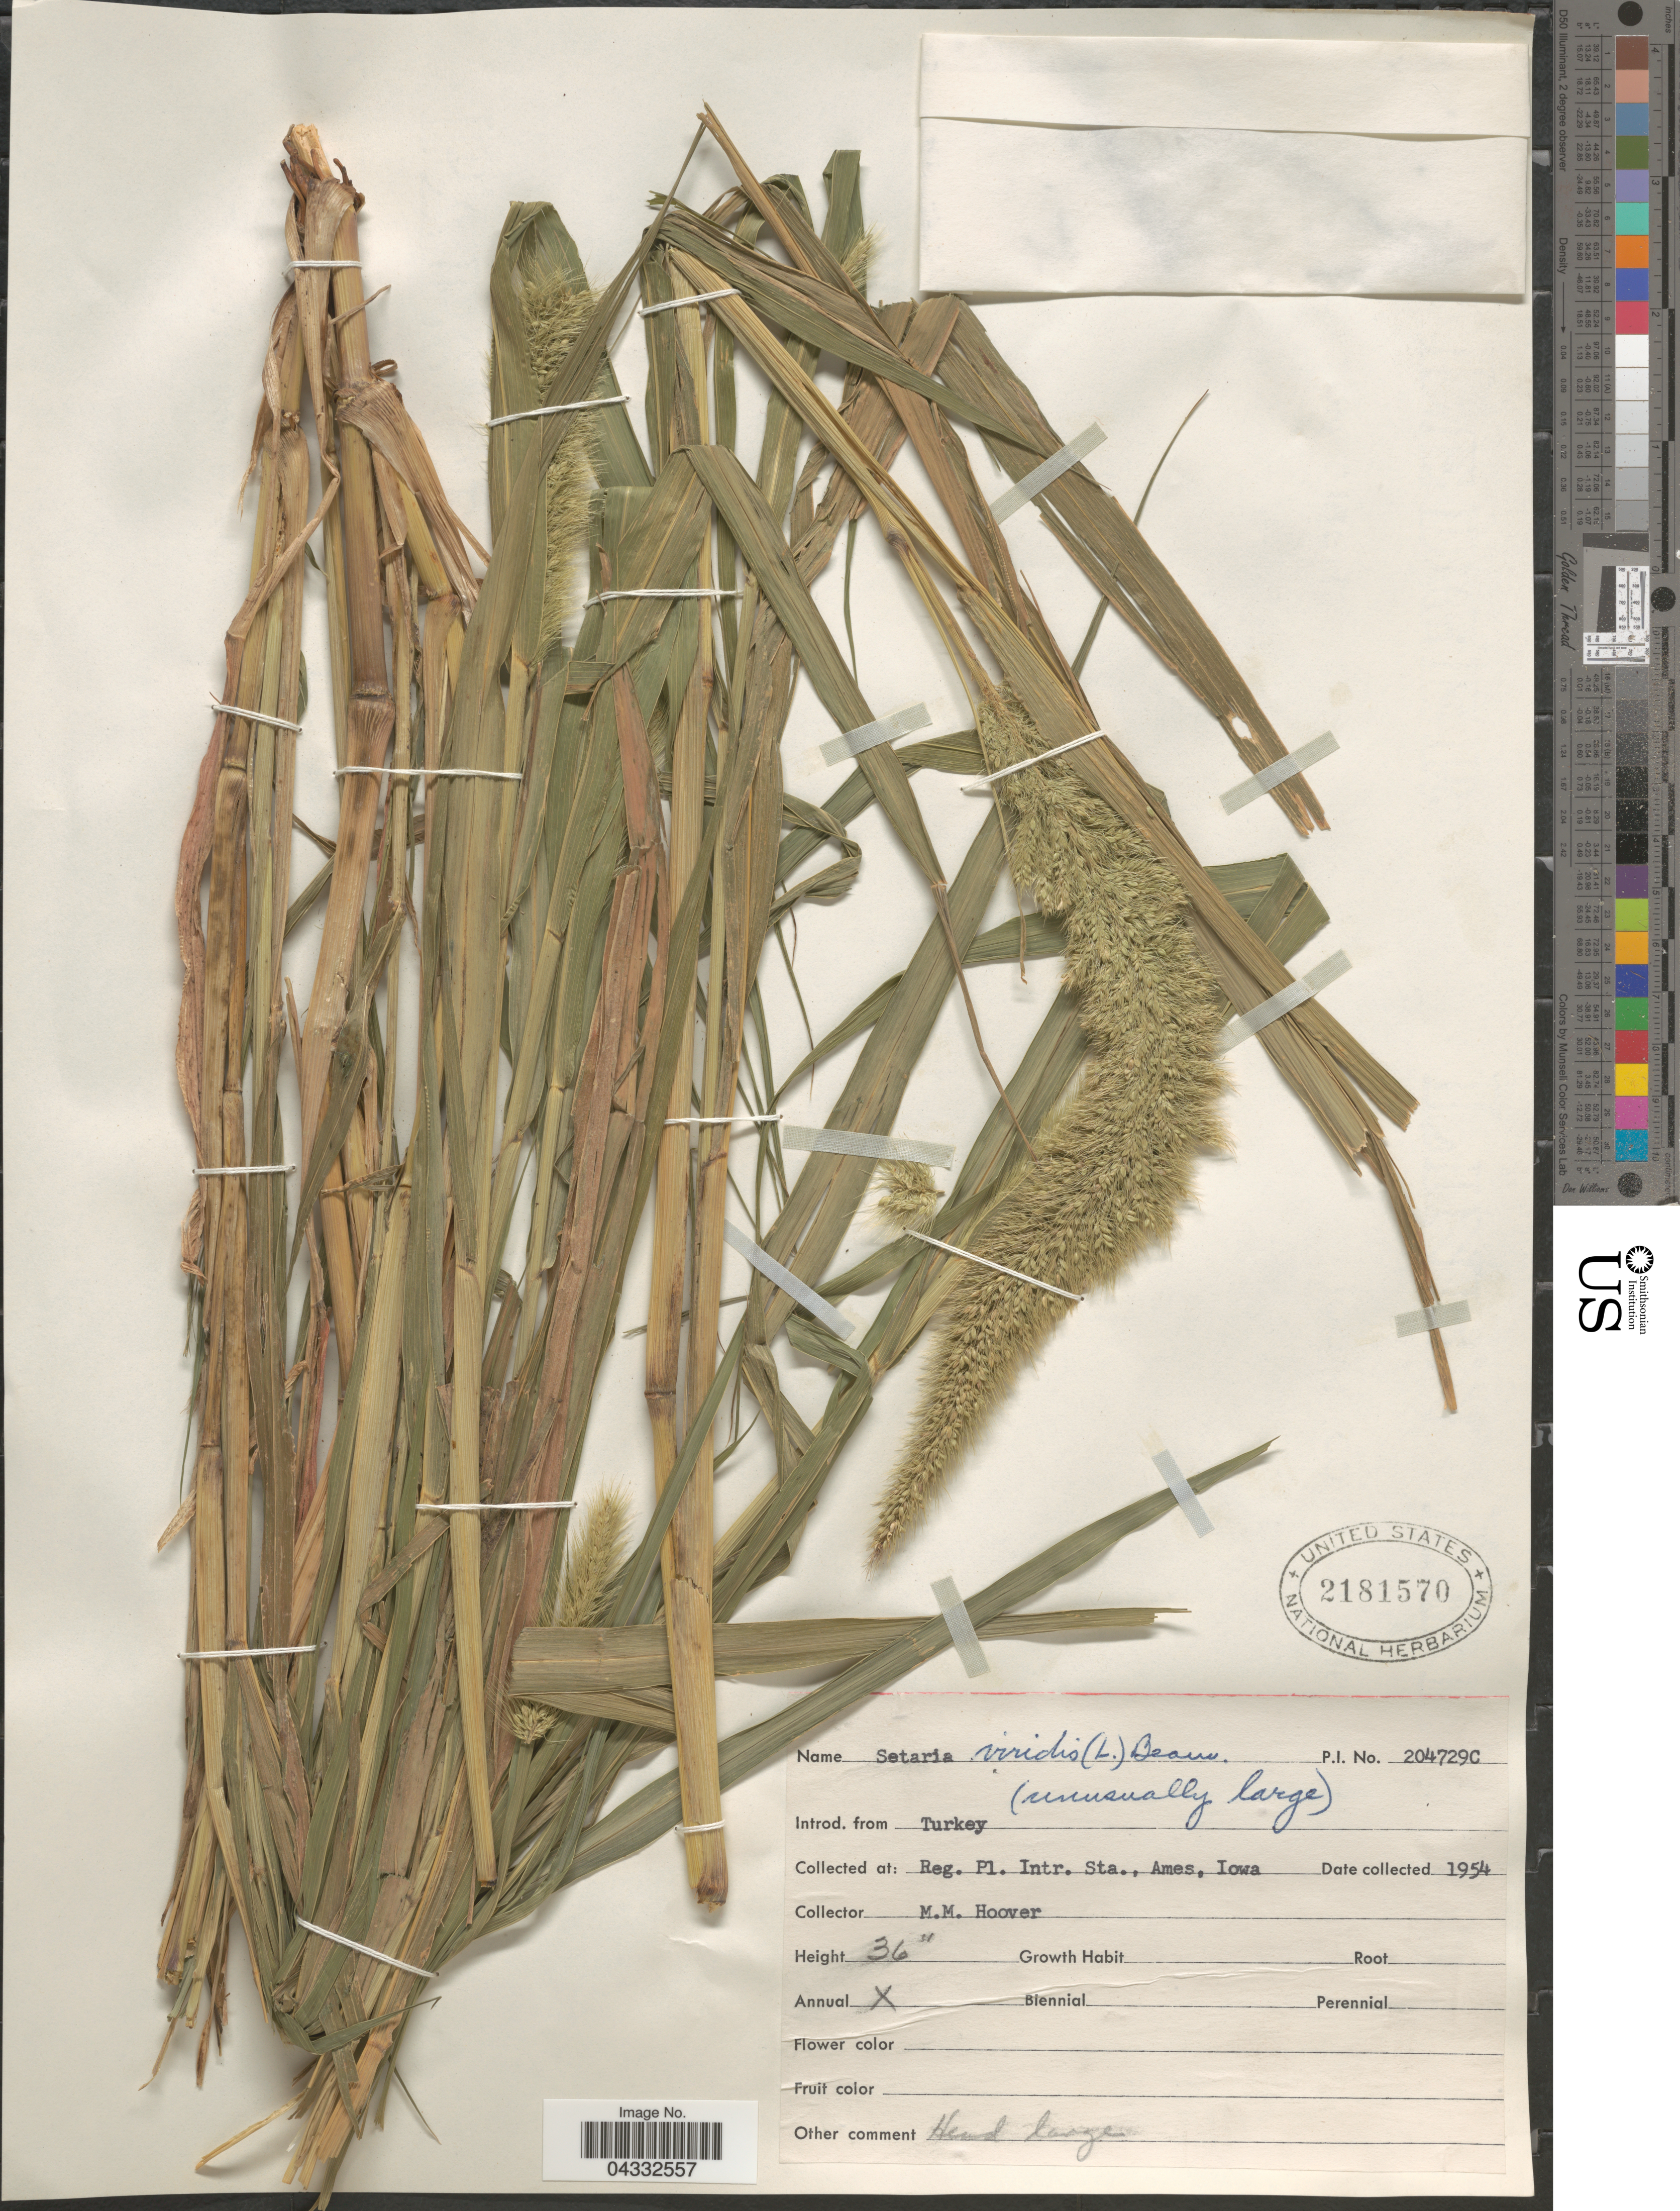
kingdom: Plantae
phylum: Tracheophyta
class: Liliopsida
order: Poales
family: Poaceae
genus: Setaria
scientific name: Setaria viridis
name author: (L.) P. Beauv.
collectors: M. Hoover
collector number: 204729C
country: United States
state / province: Iowa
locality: Reg. Pl. Intr. Sta., Ames.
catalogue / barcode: US 2181570